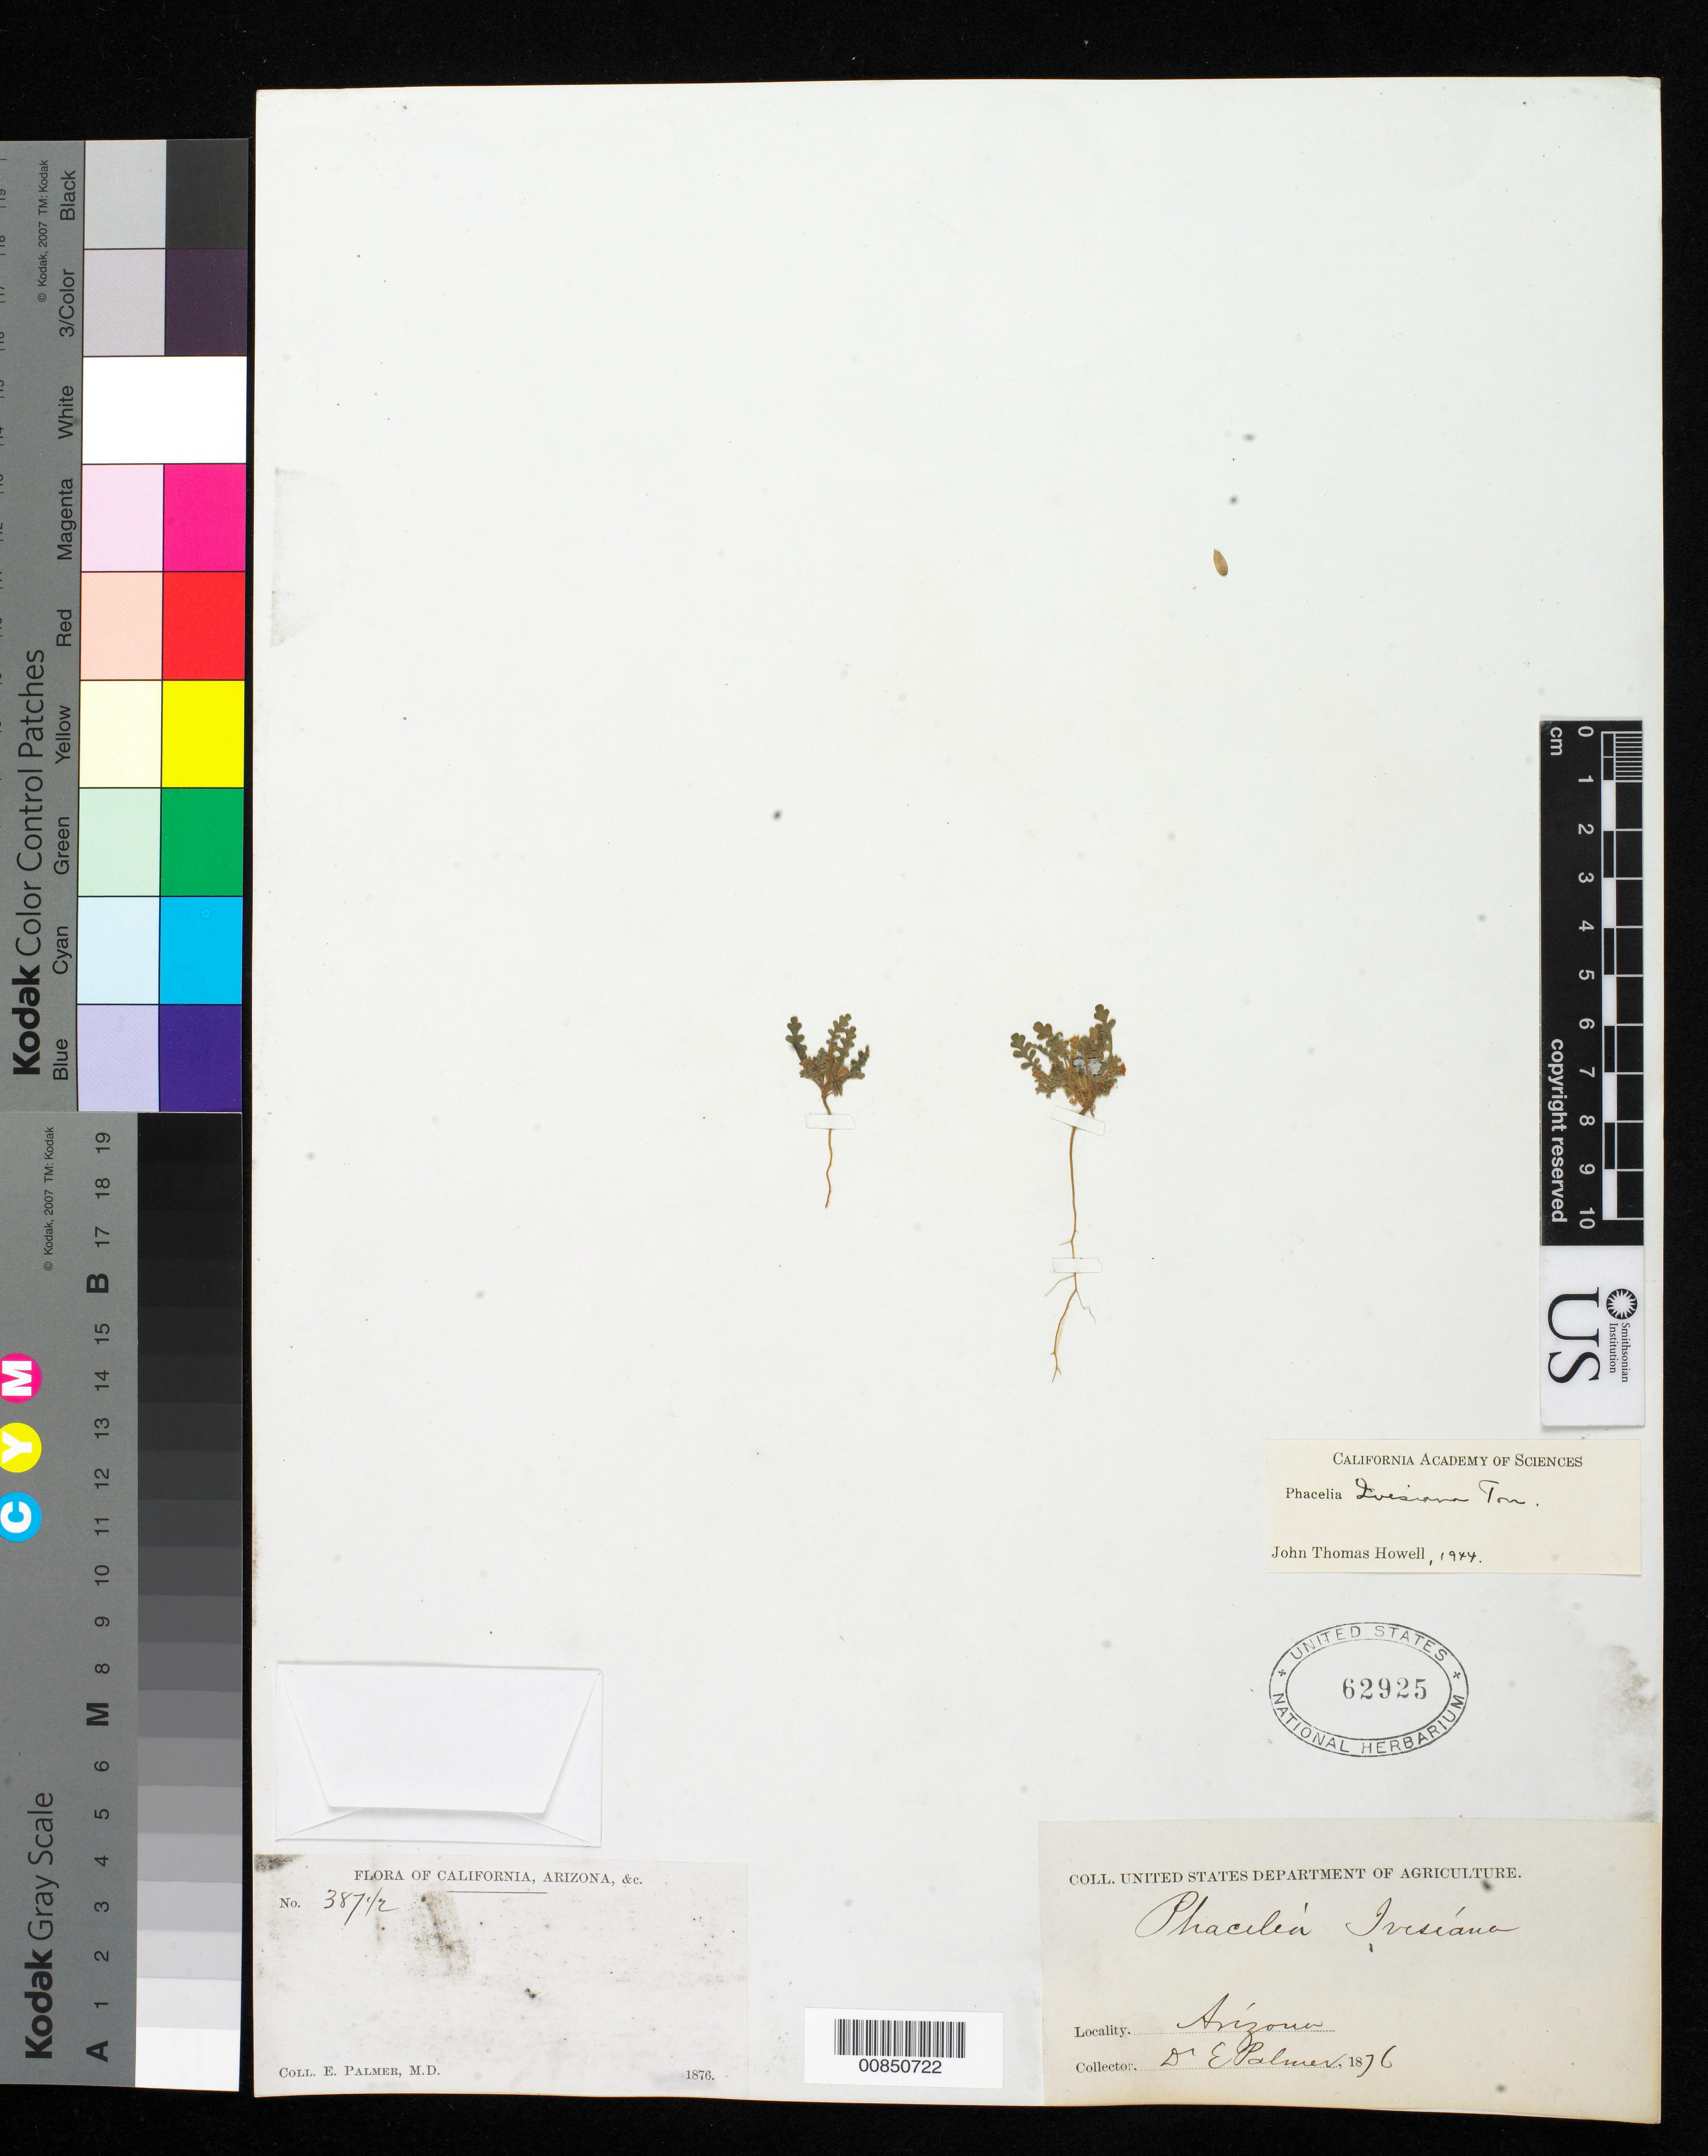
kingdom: Plantae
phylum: Tracheophyta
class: Magnoliopsida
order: Boraginales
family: Hydrophyllaceae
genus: Phacelia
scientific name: Phacelia ivesiana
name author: Torr.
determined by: Howell, J. T.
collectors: E. Palmer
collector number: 387½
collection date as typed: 1876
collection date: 1876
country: United States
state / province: Arizona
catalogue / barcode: US 62925